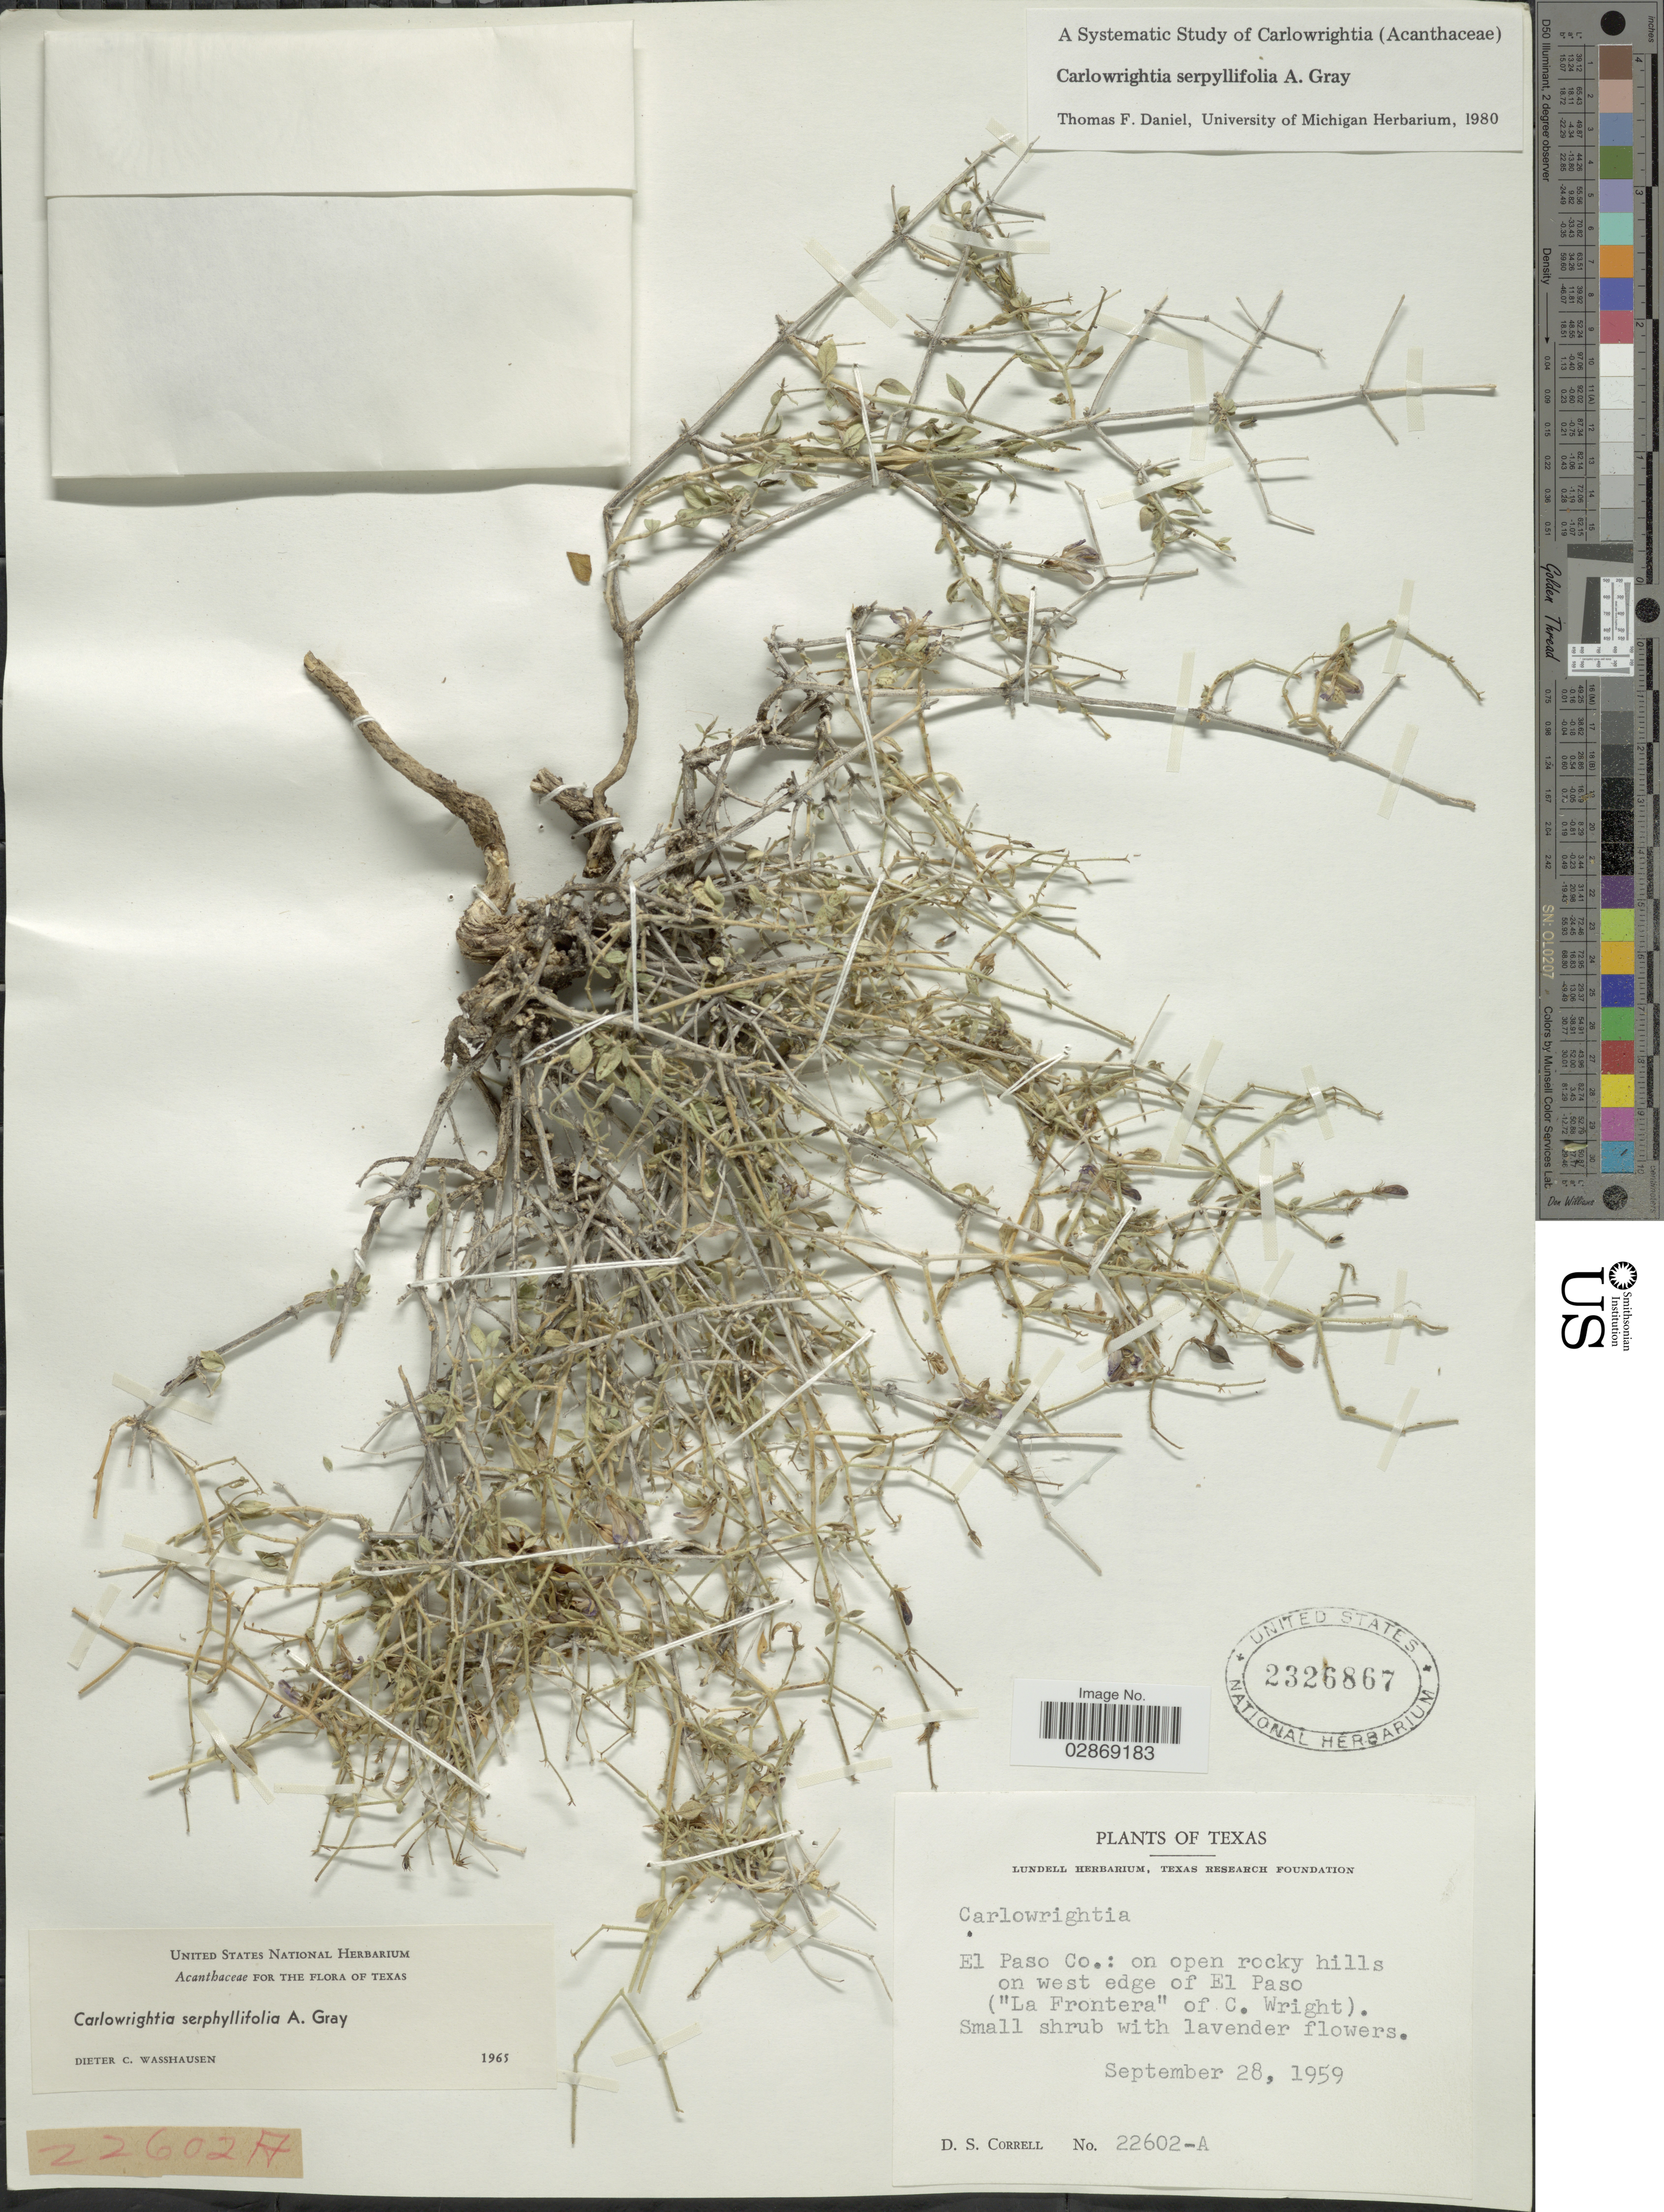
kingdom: Plantae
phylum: Tracheophyta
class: Magnoliopsida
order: Lamiales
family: Acanthaceae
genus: Carlowrightia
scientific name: Carlowrightia serpyllifolia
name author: A. Gray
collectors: D. S. Correll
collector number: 22602-A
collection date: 1959-09-28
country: United States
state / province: Texas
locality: El Paso Co.: on open rocky hills on west of El Paso.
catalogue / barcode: US 2326867